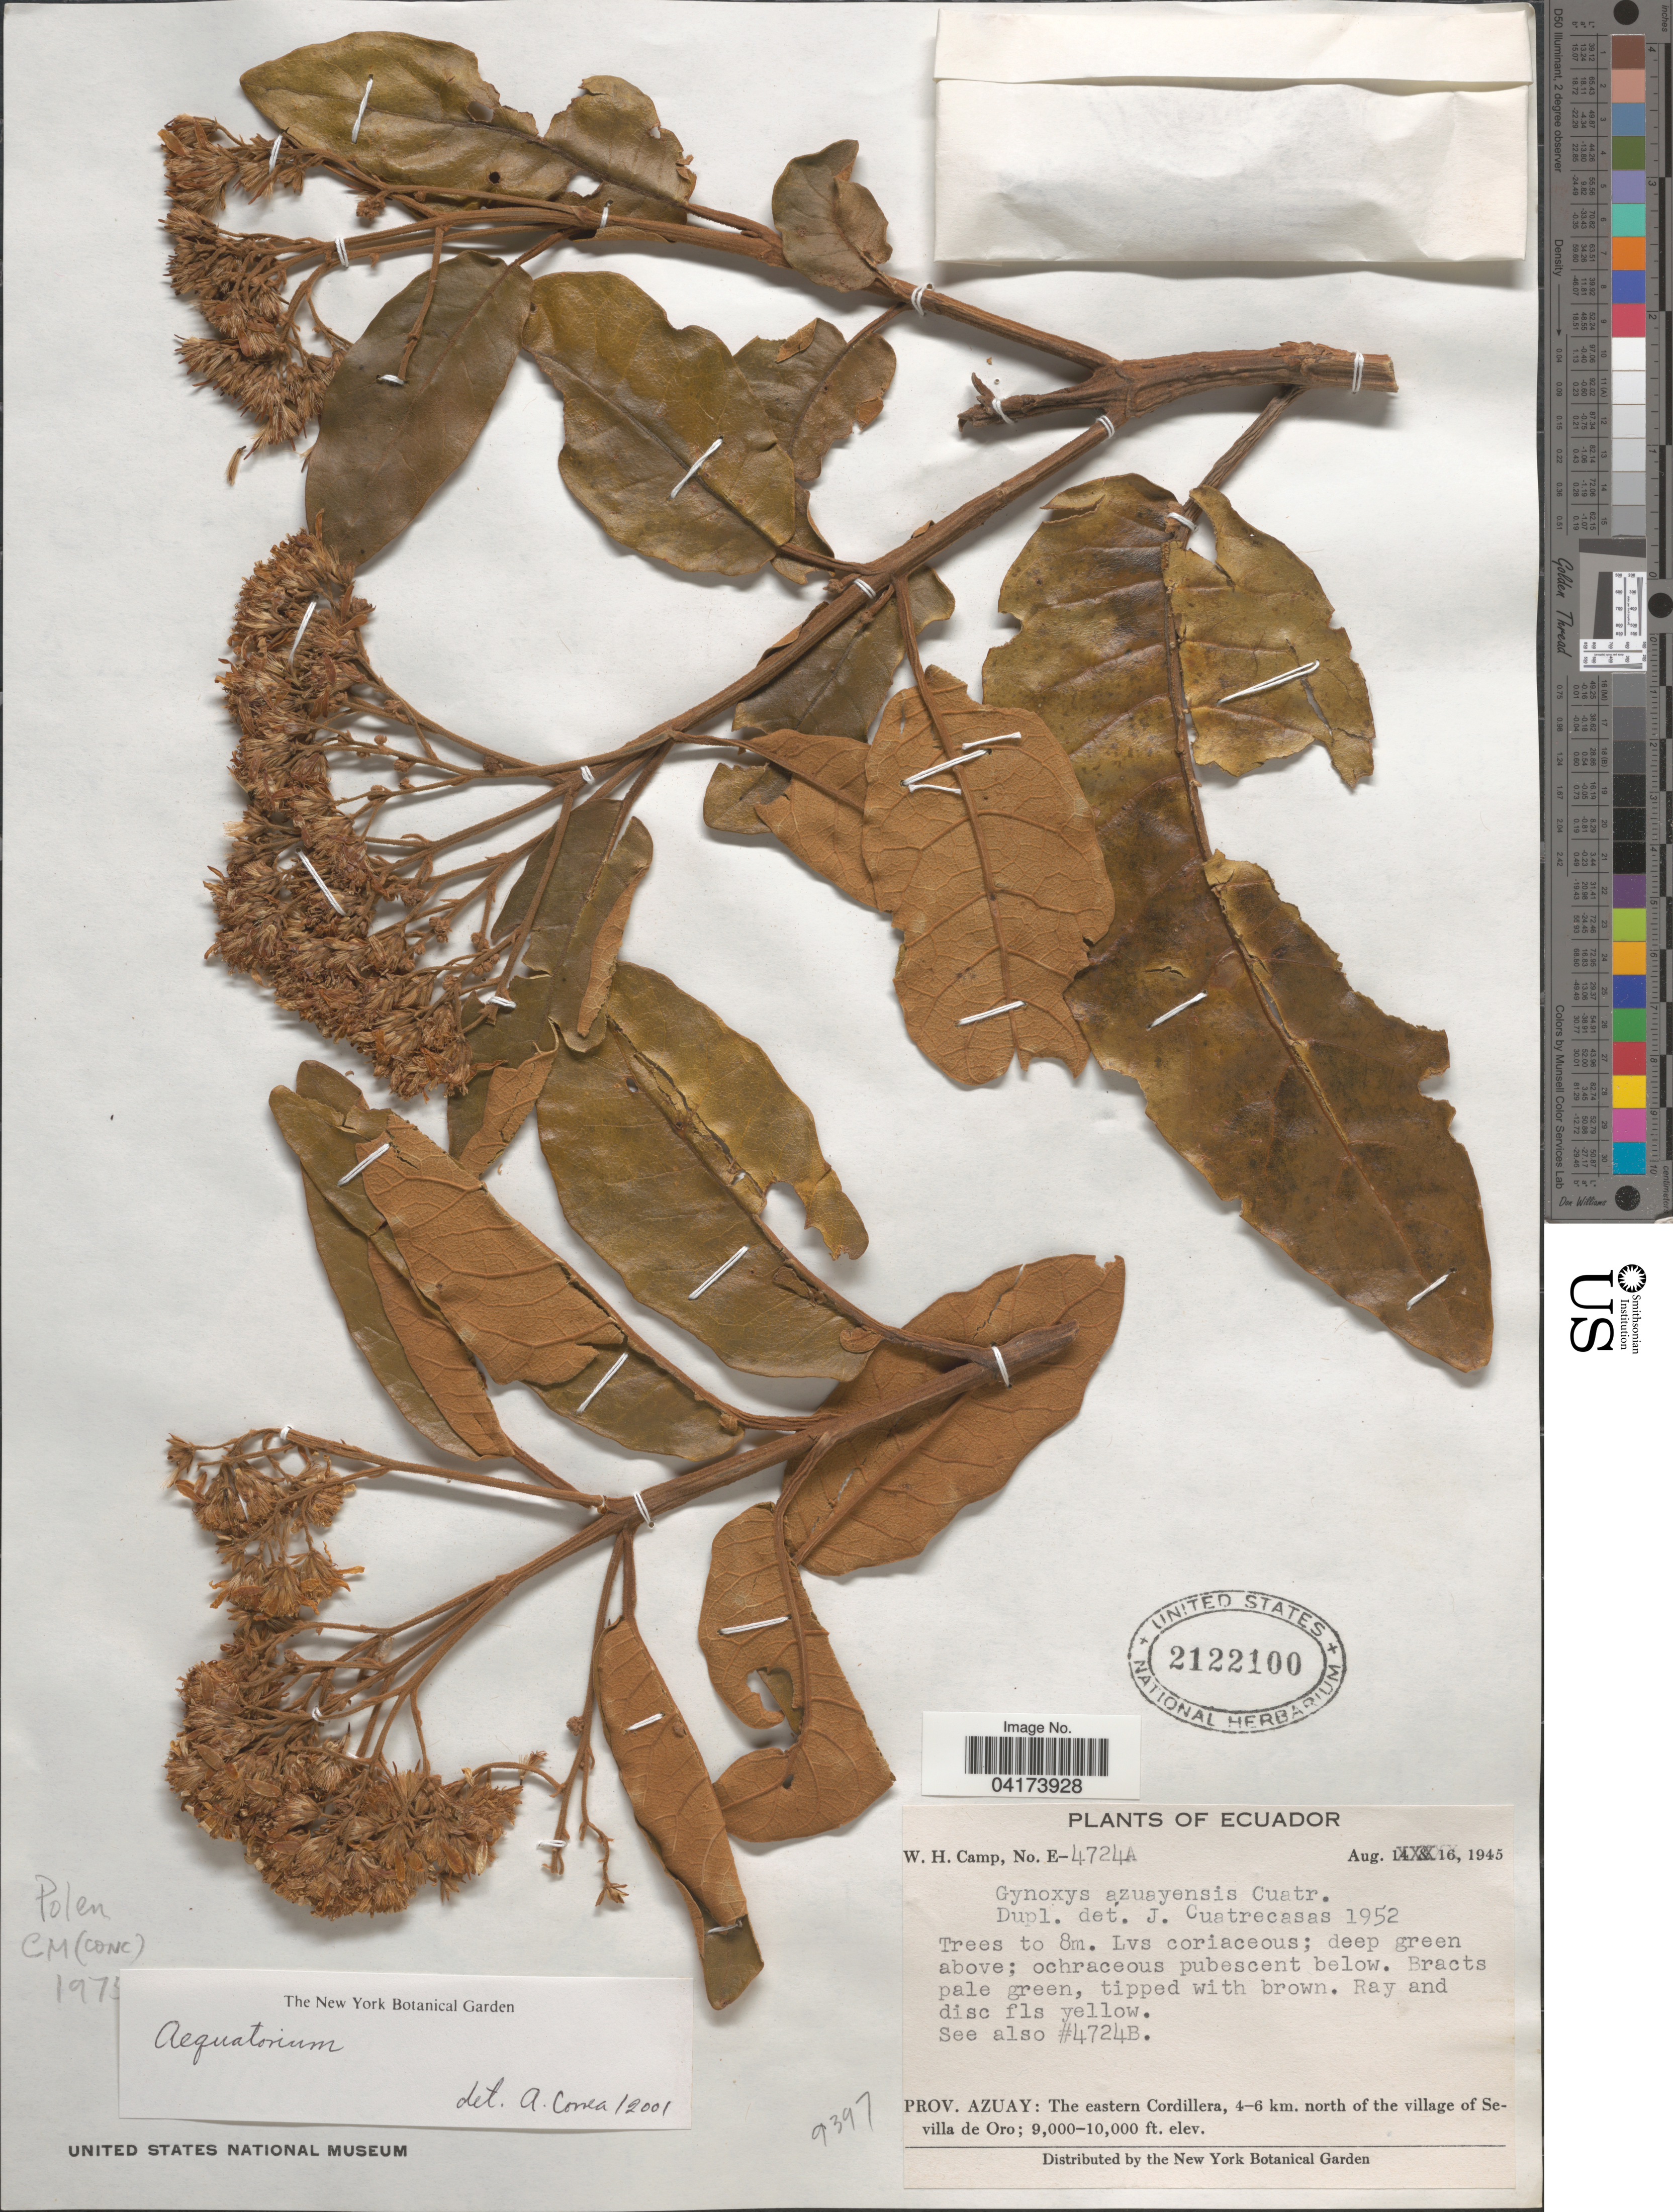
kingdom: Plantae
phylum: Tracheophyta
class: Magnoliopsida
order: Asterales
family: Asteraceae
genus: Aequatorium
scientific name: Aequatorium sp.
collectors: W. H. Camp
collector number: E-4724A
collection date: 1945-08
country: Ecuador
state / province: Azuay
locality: The eastern Cordillera, 4-6 km. north of the village of Sevilla de Oro.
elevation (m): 2743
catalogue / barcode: US 2122100